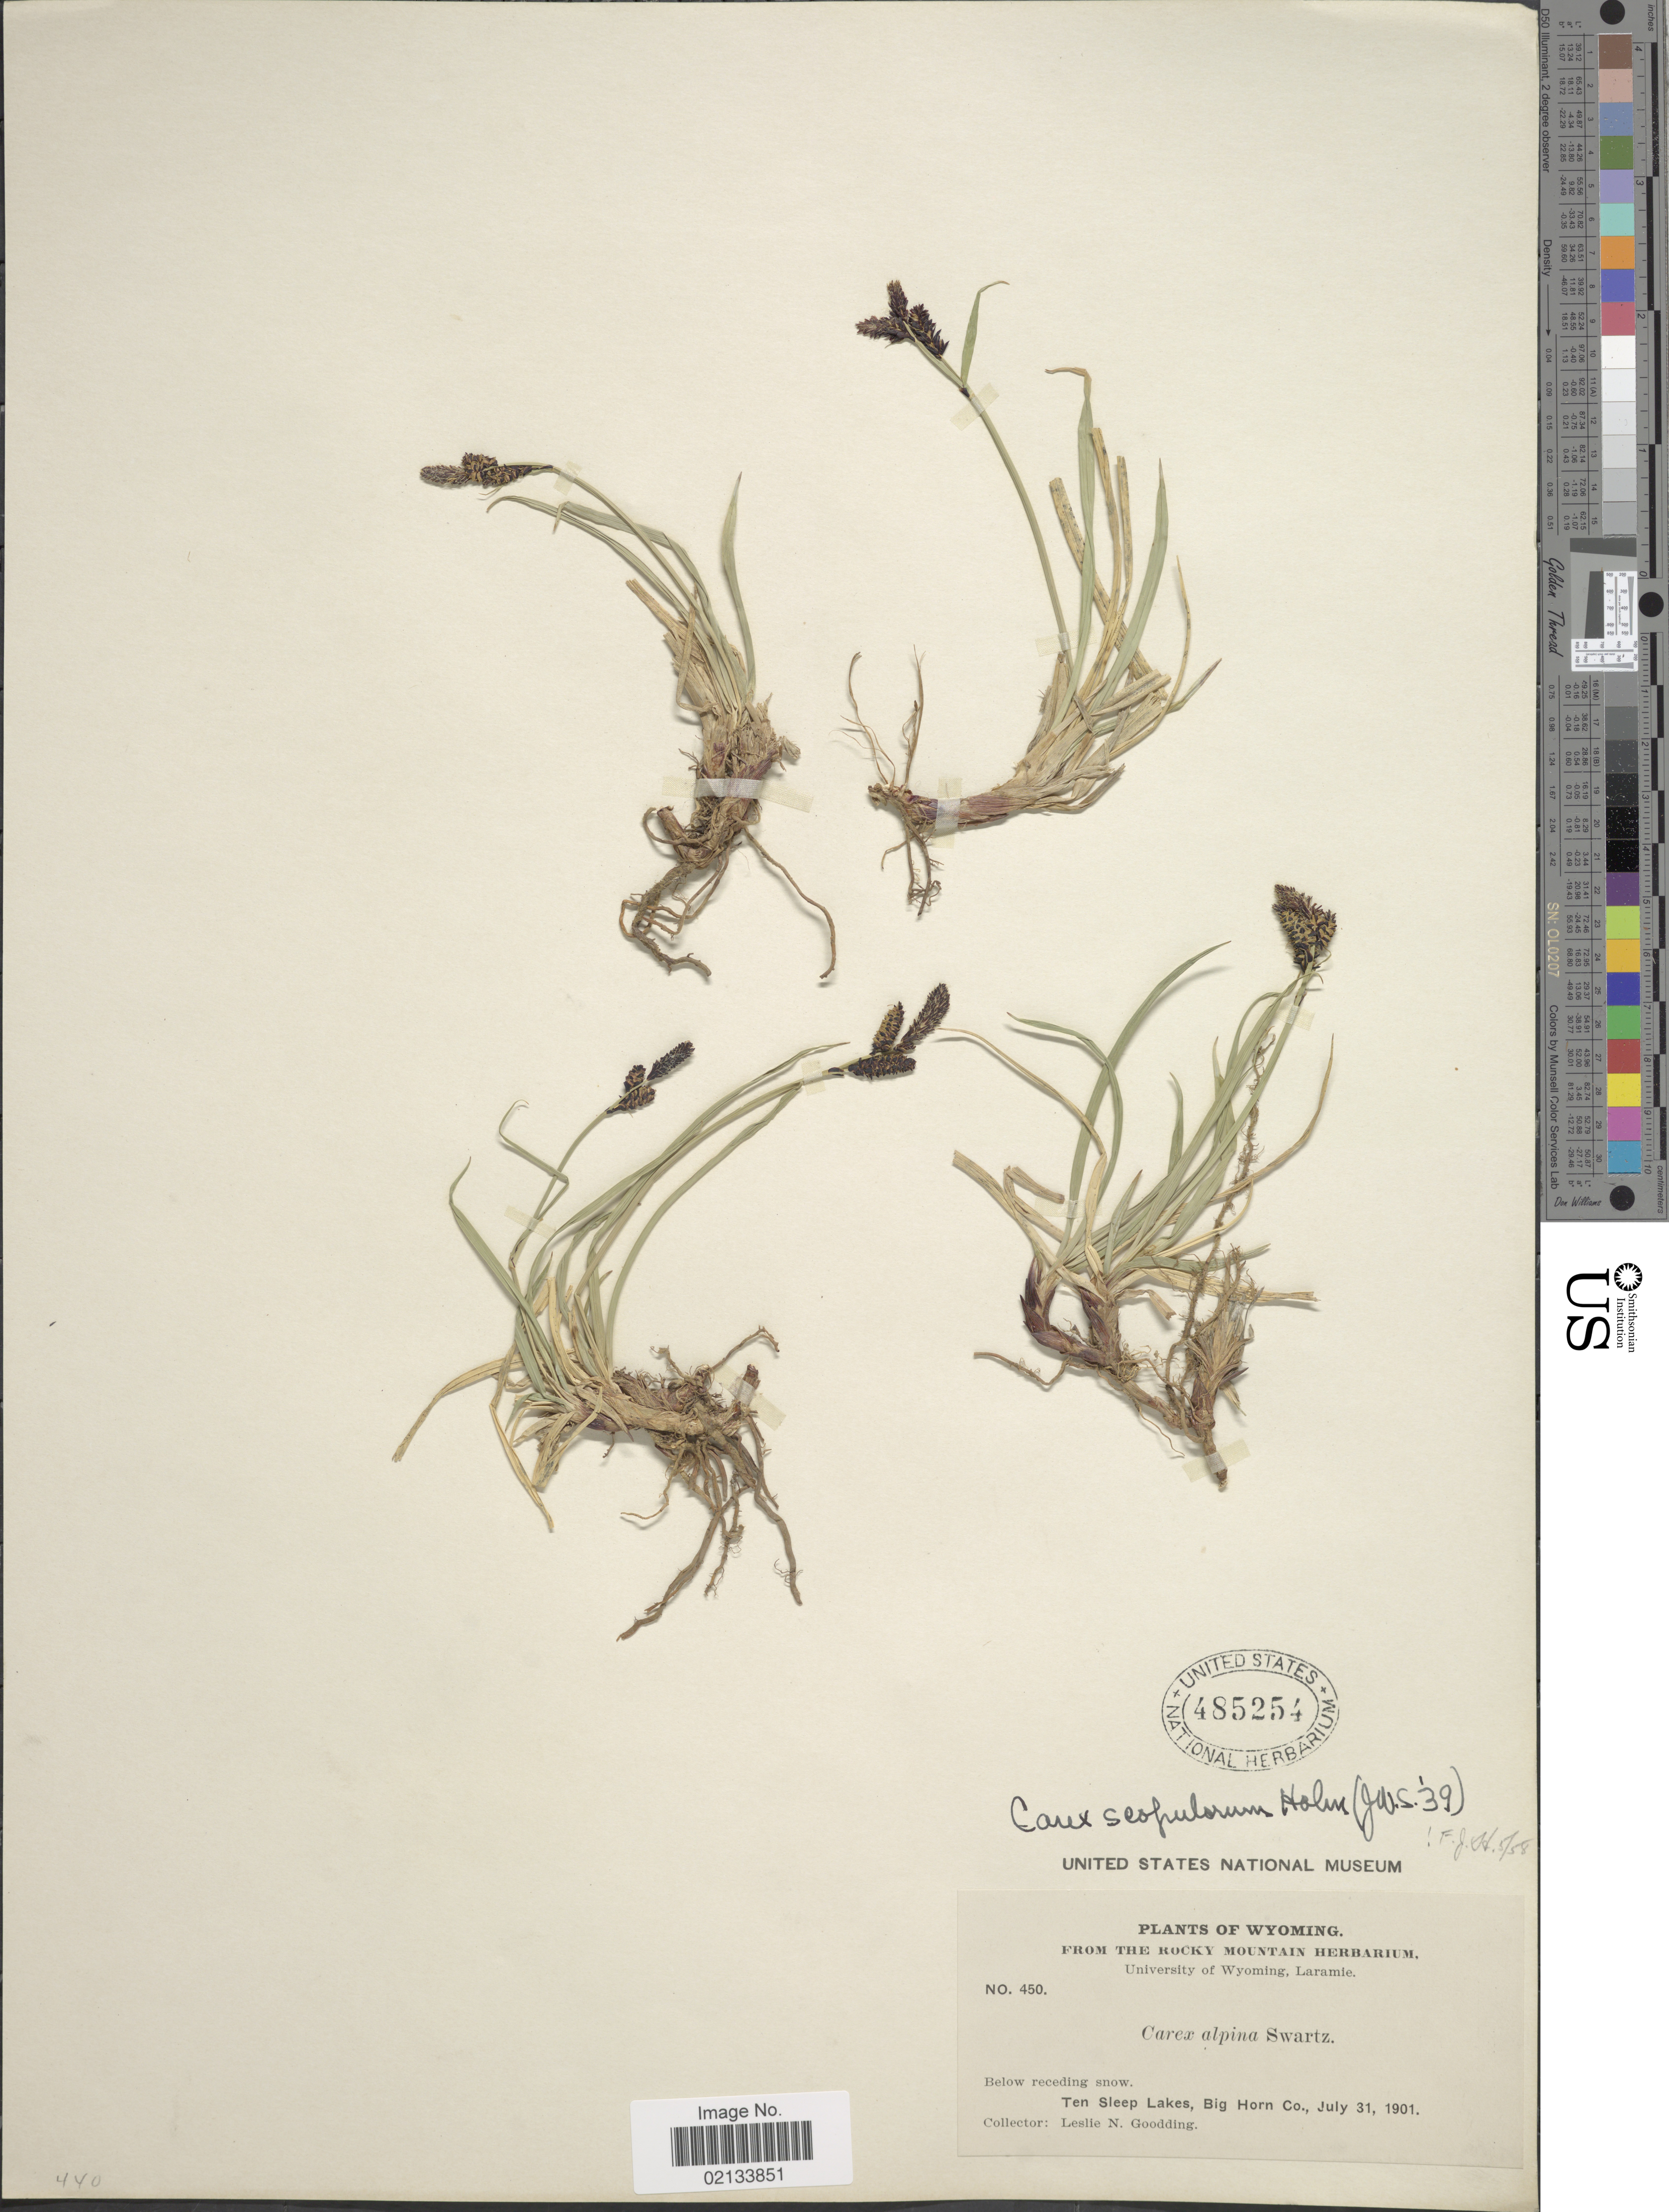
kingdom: Plantae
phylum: Tracheophyta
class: Liliopsida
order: Poales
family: Cyperaceae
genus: Carex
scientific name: Carex scopulorum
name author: Holm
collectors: L. N. Goodding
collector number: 450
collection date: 1901-07-31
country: United States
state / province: Wyoming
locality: Below receding snow, Ten Sleep Lakes, Big Horn Co.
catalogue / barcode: US 485254